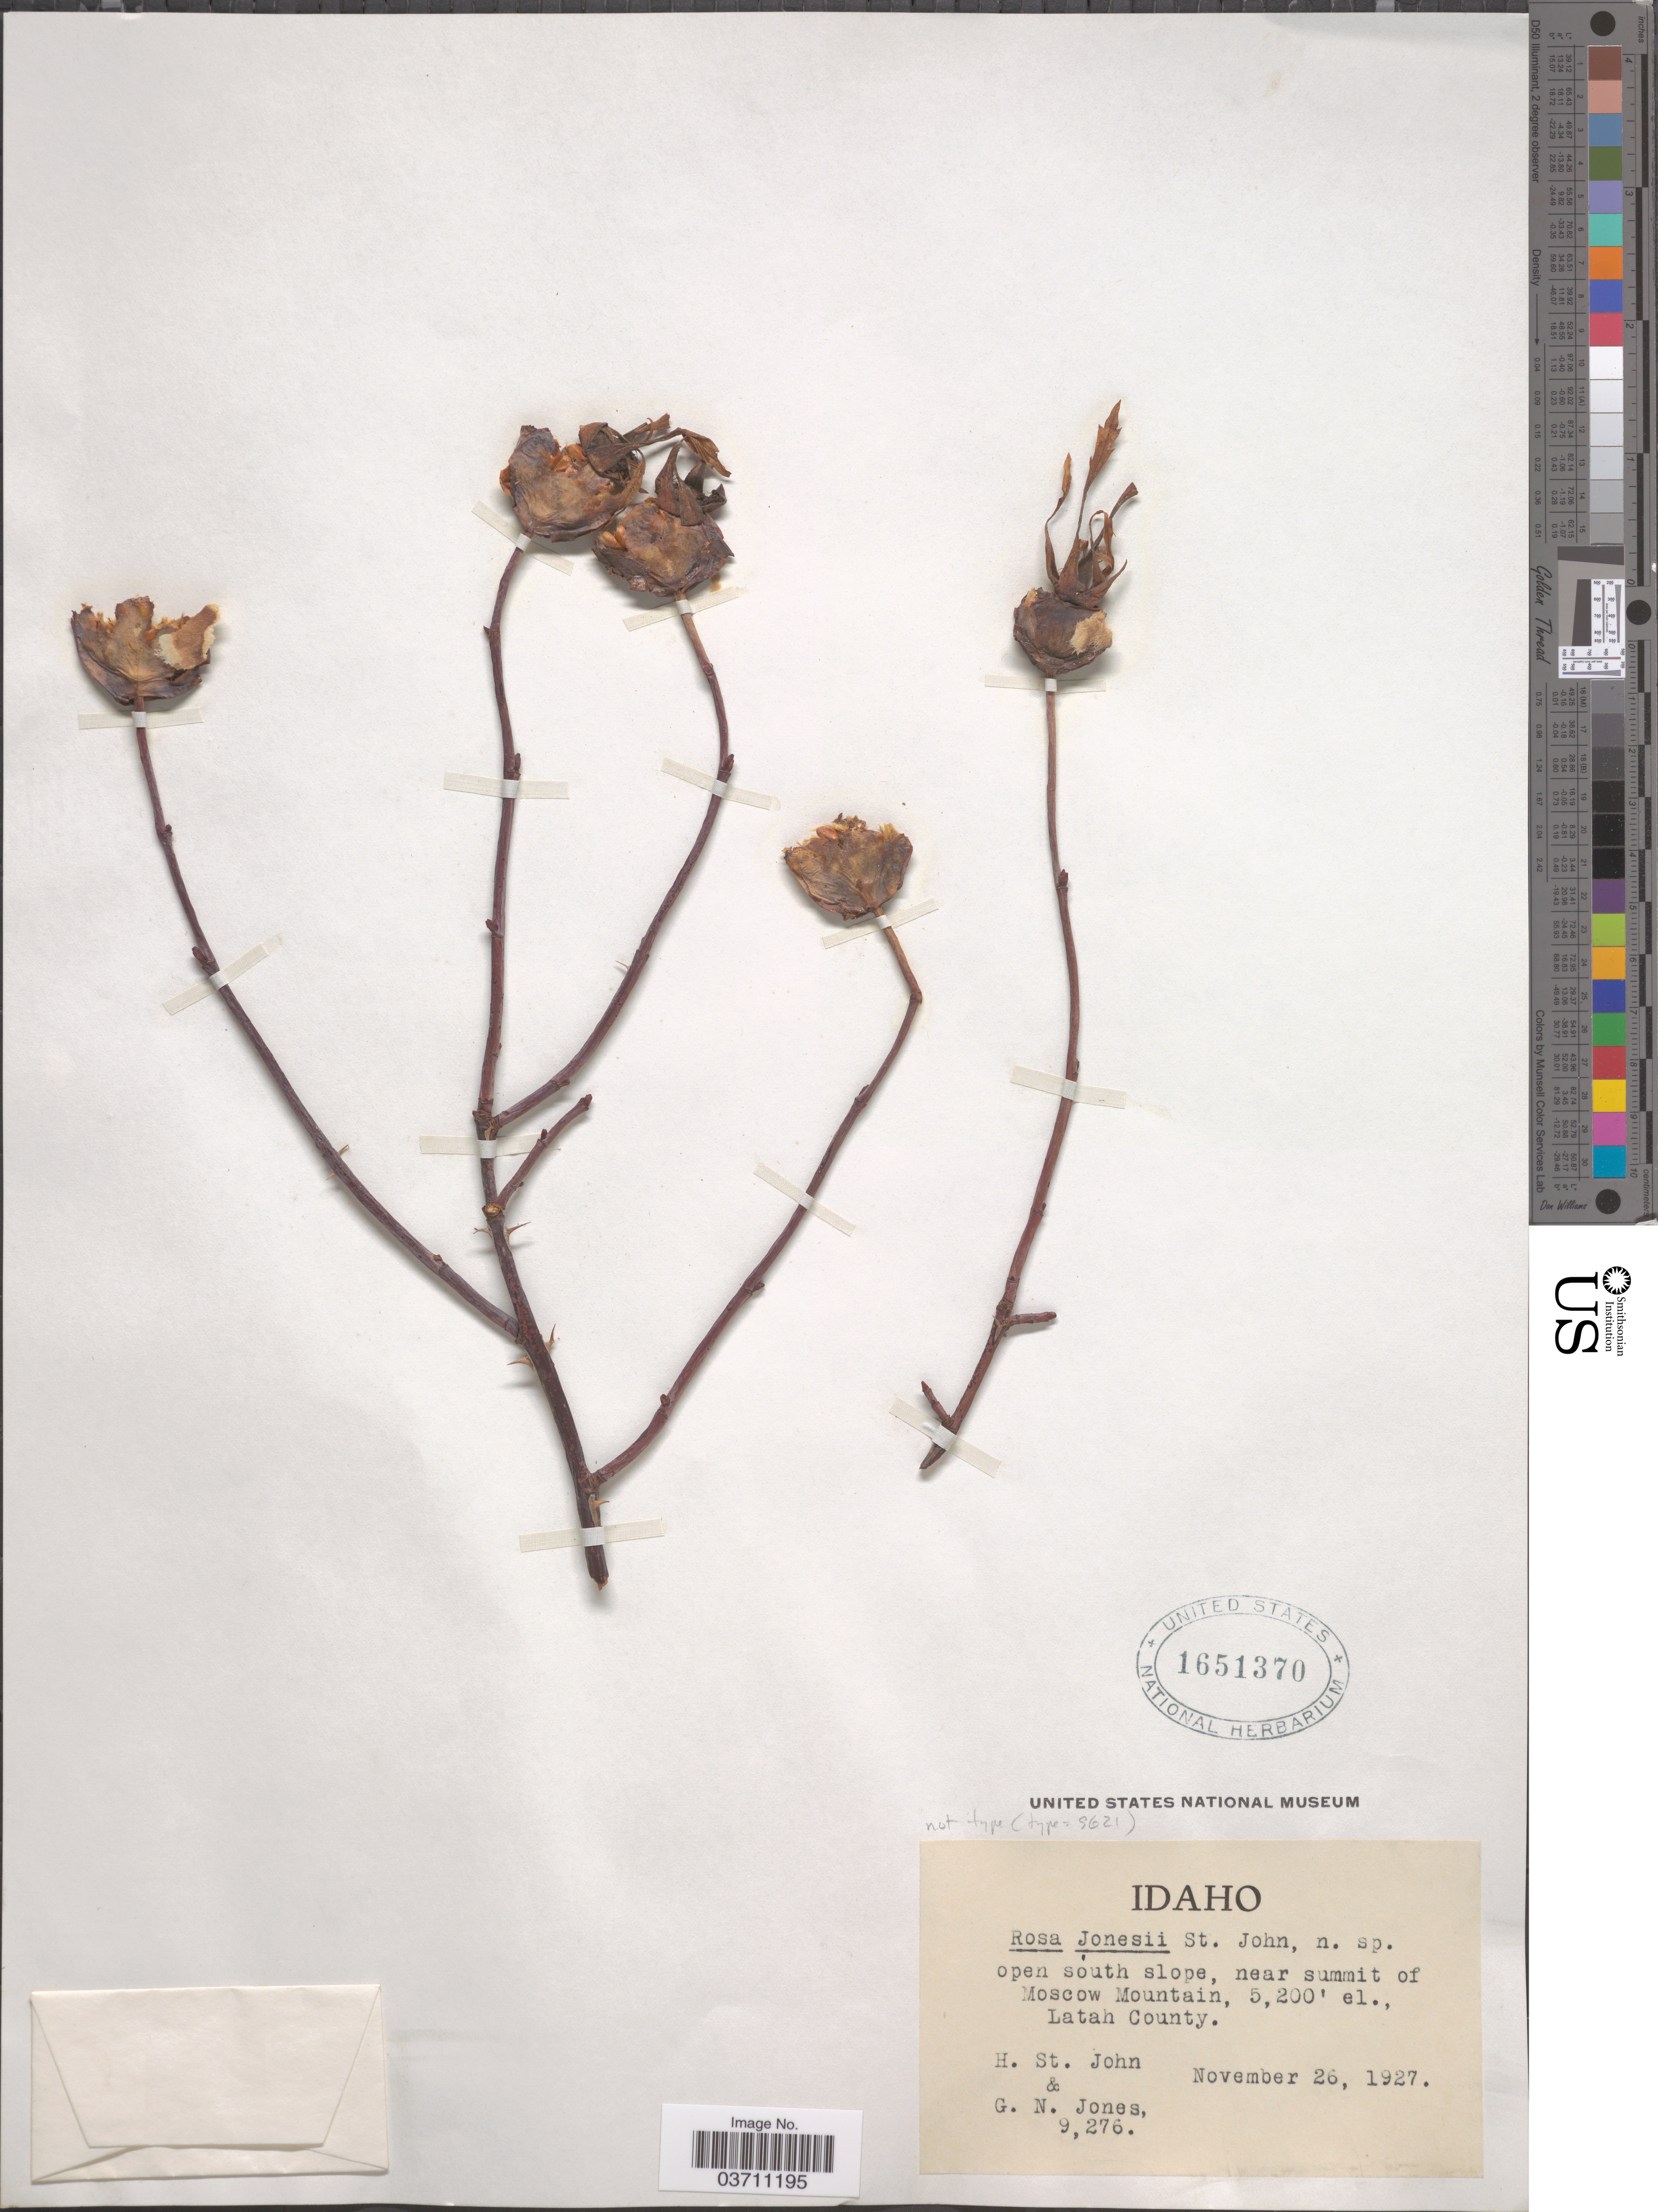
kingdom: Plantae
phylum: Tracheophyta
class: Magnoliopsida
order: Rosales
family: Rosaceae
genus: Rosa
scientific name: Rosa johannensis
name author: Fernald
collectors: H. St. John & G. N. Jones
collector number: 9276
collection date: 1927-11-26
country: United States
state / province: Idaho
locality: Open south slope, near summit of Moscow Mountain, Latah County.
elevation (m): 1585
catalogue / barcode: US 1651370